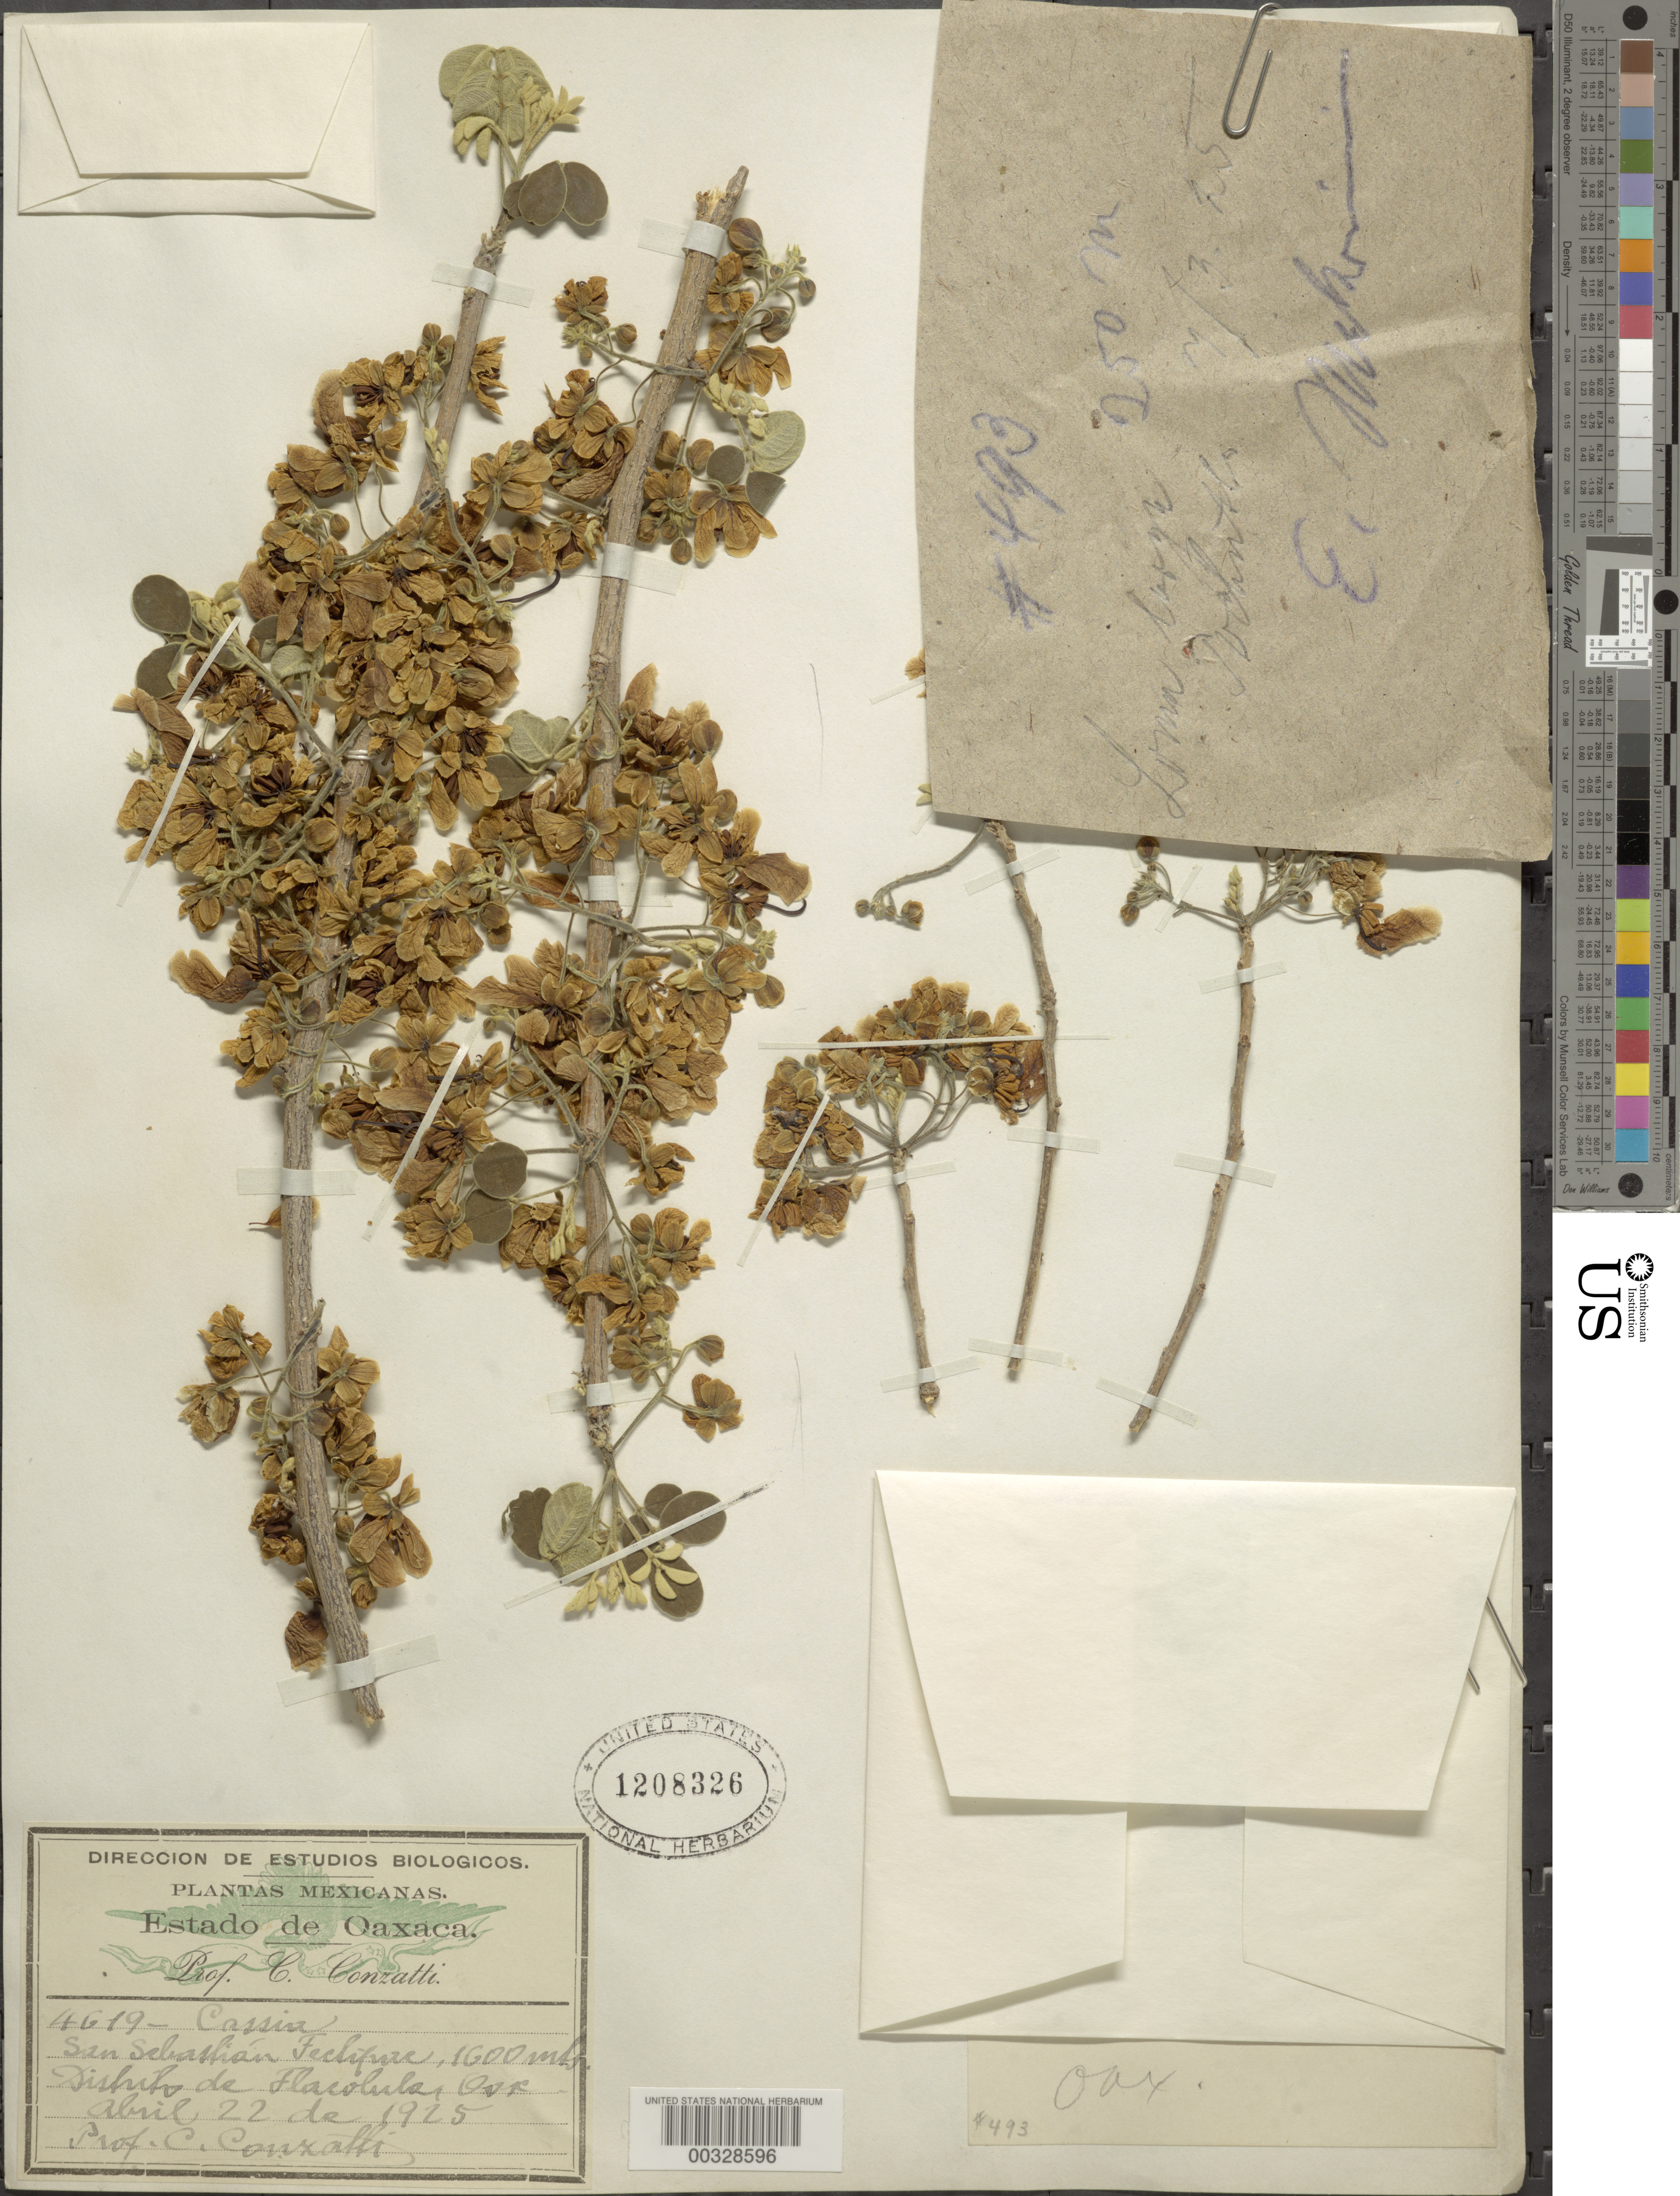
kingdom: Plantae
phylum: Tracheophyta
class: Magnoliopsida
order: Fabales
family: Fabaceae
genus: Senna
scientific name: Senna emarginata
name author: L.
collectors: C. Conzatti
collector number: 4619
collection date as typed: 22 Apr 1925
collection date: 1925-04-22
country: Mexico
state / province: Oaxaca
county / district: Tlacolula De Matamoros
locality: Flacolulo mun. (?), San Sebastian feclifuze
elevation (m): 1600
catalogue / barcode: US 1208326